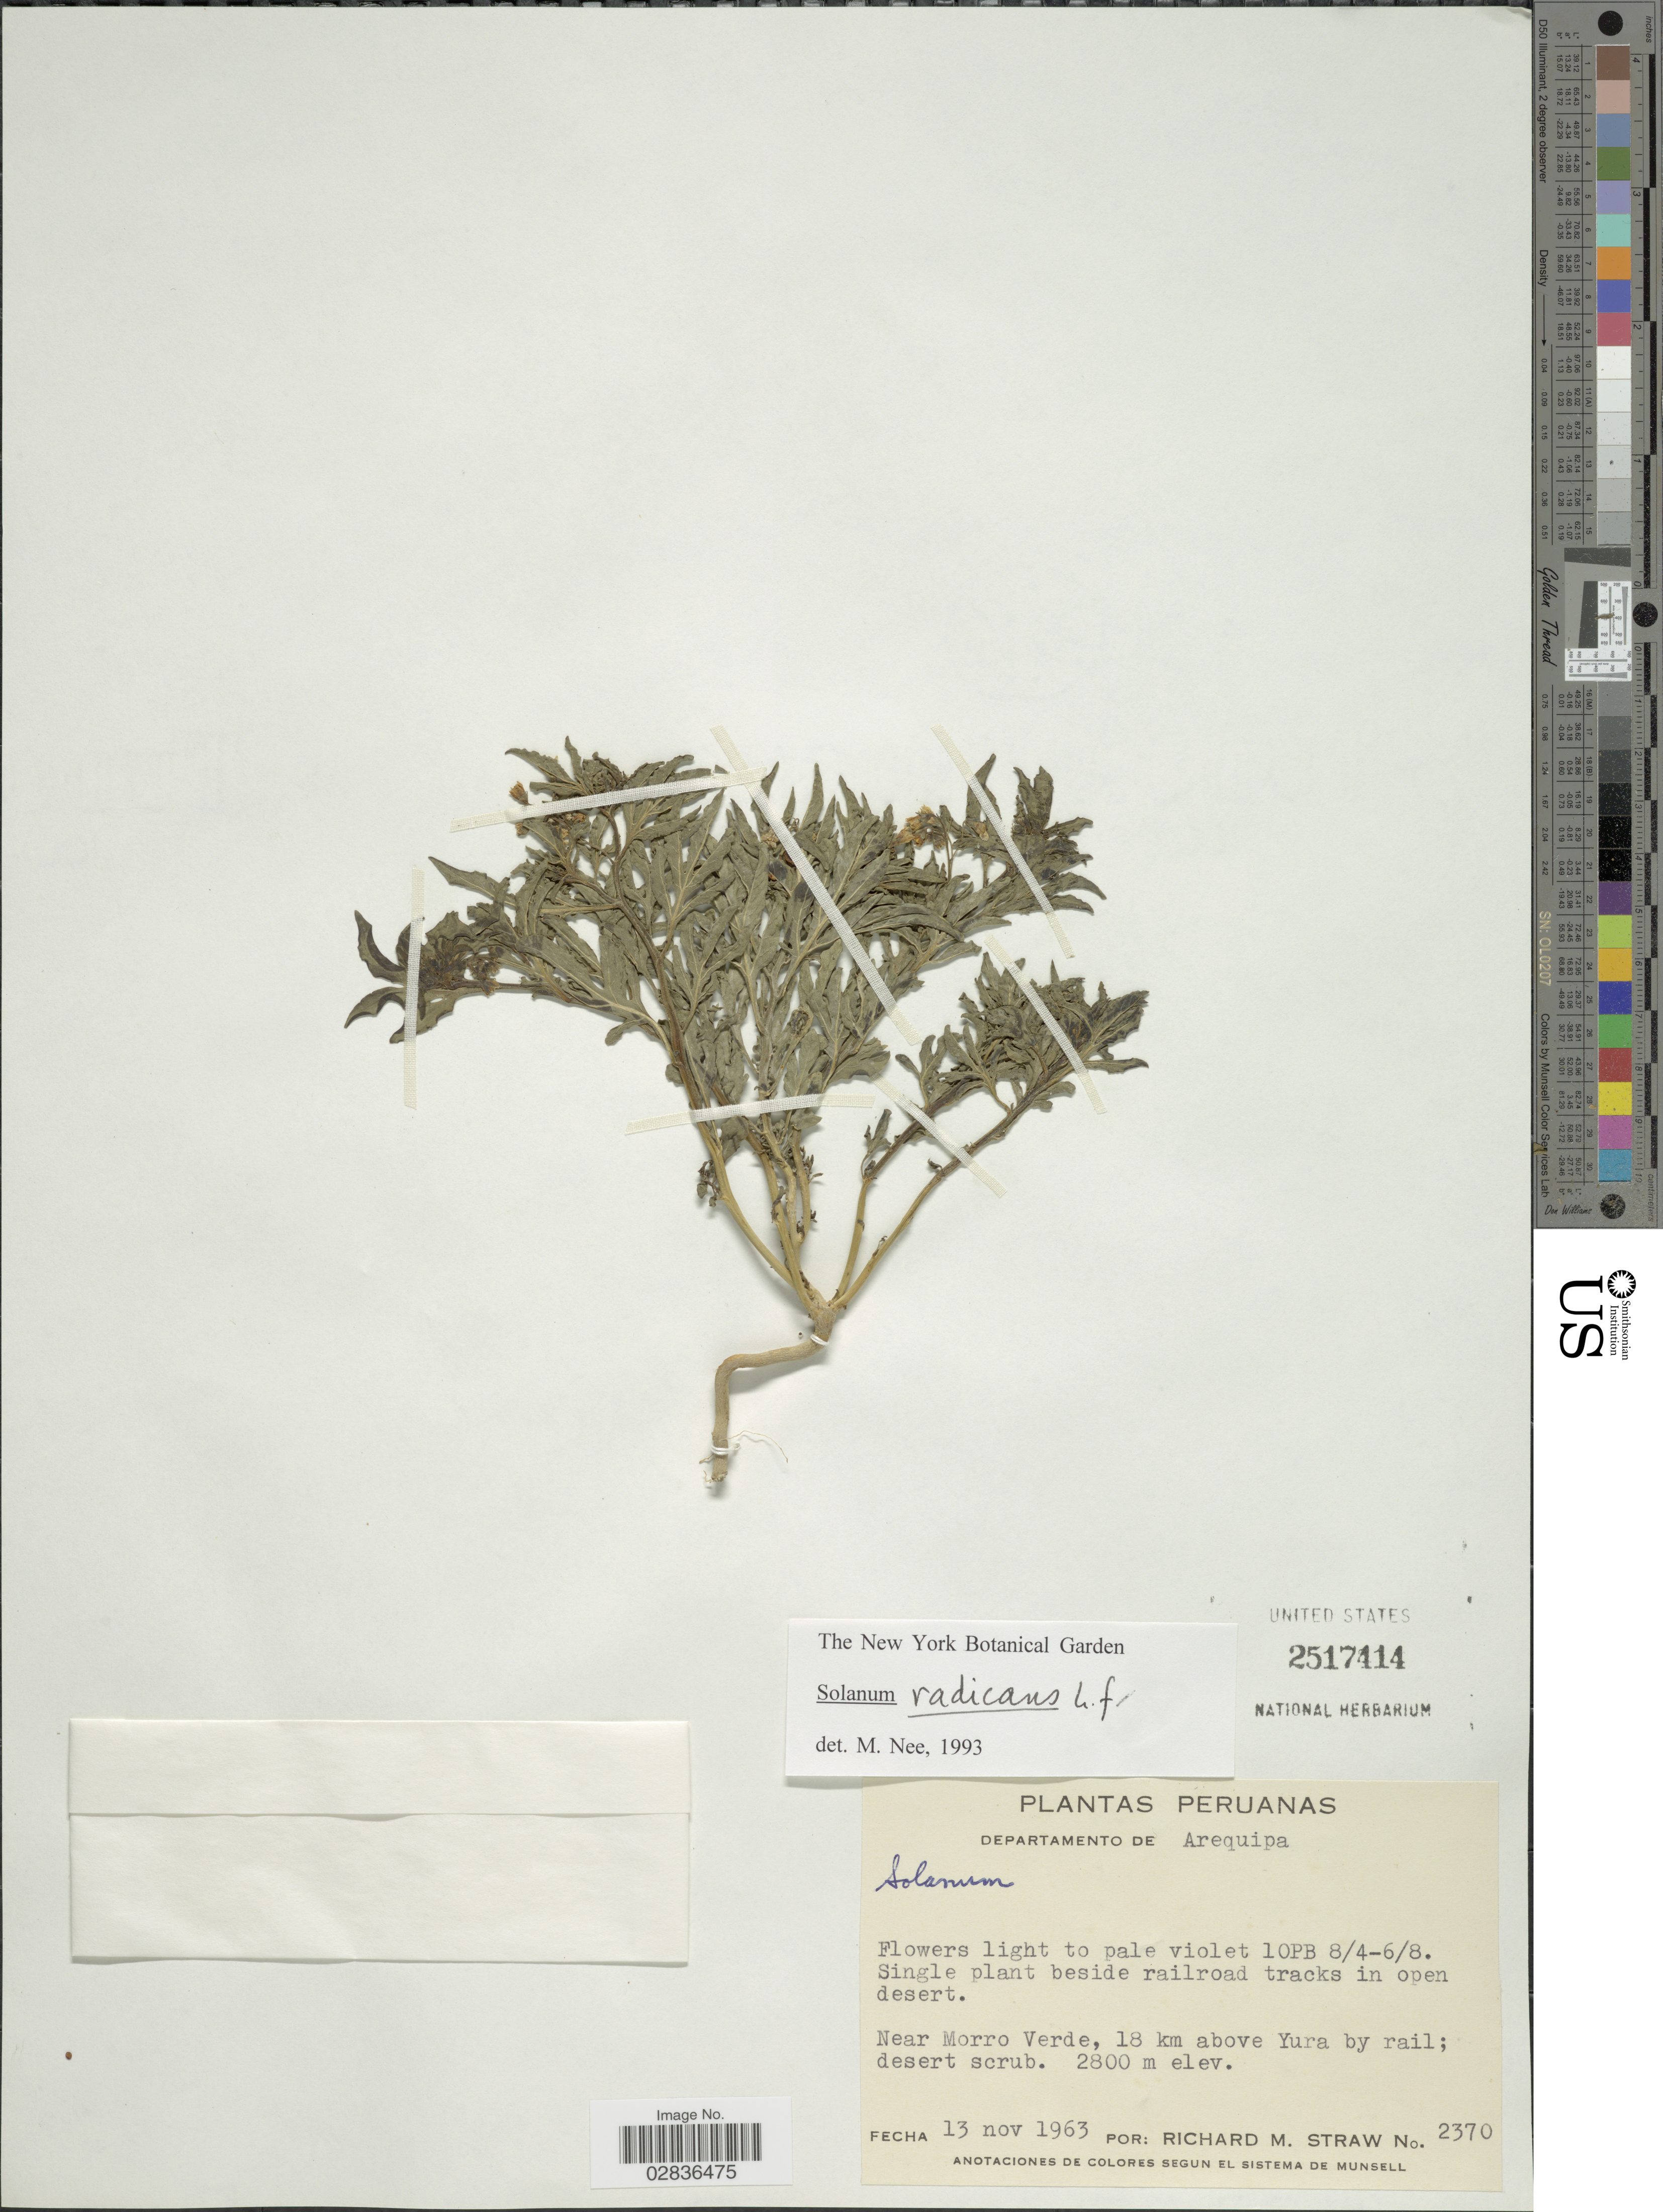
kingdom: Plantae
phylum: Tracheophyta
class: Magnoliopsida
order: Solanales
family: Solanaceae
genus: Solanum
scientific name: Solanum radicans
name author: L. f.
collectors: R. M. Straw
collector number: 2370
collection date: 1963-11-13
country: Peru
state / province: Arequipa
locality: Departamento de Arequipa. Near Morro Verde, 18 km above Yura by rail.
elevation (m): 2800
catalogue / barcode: US 2517414